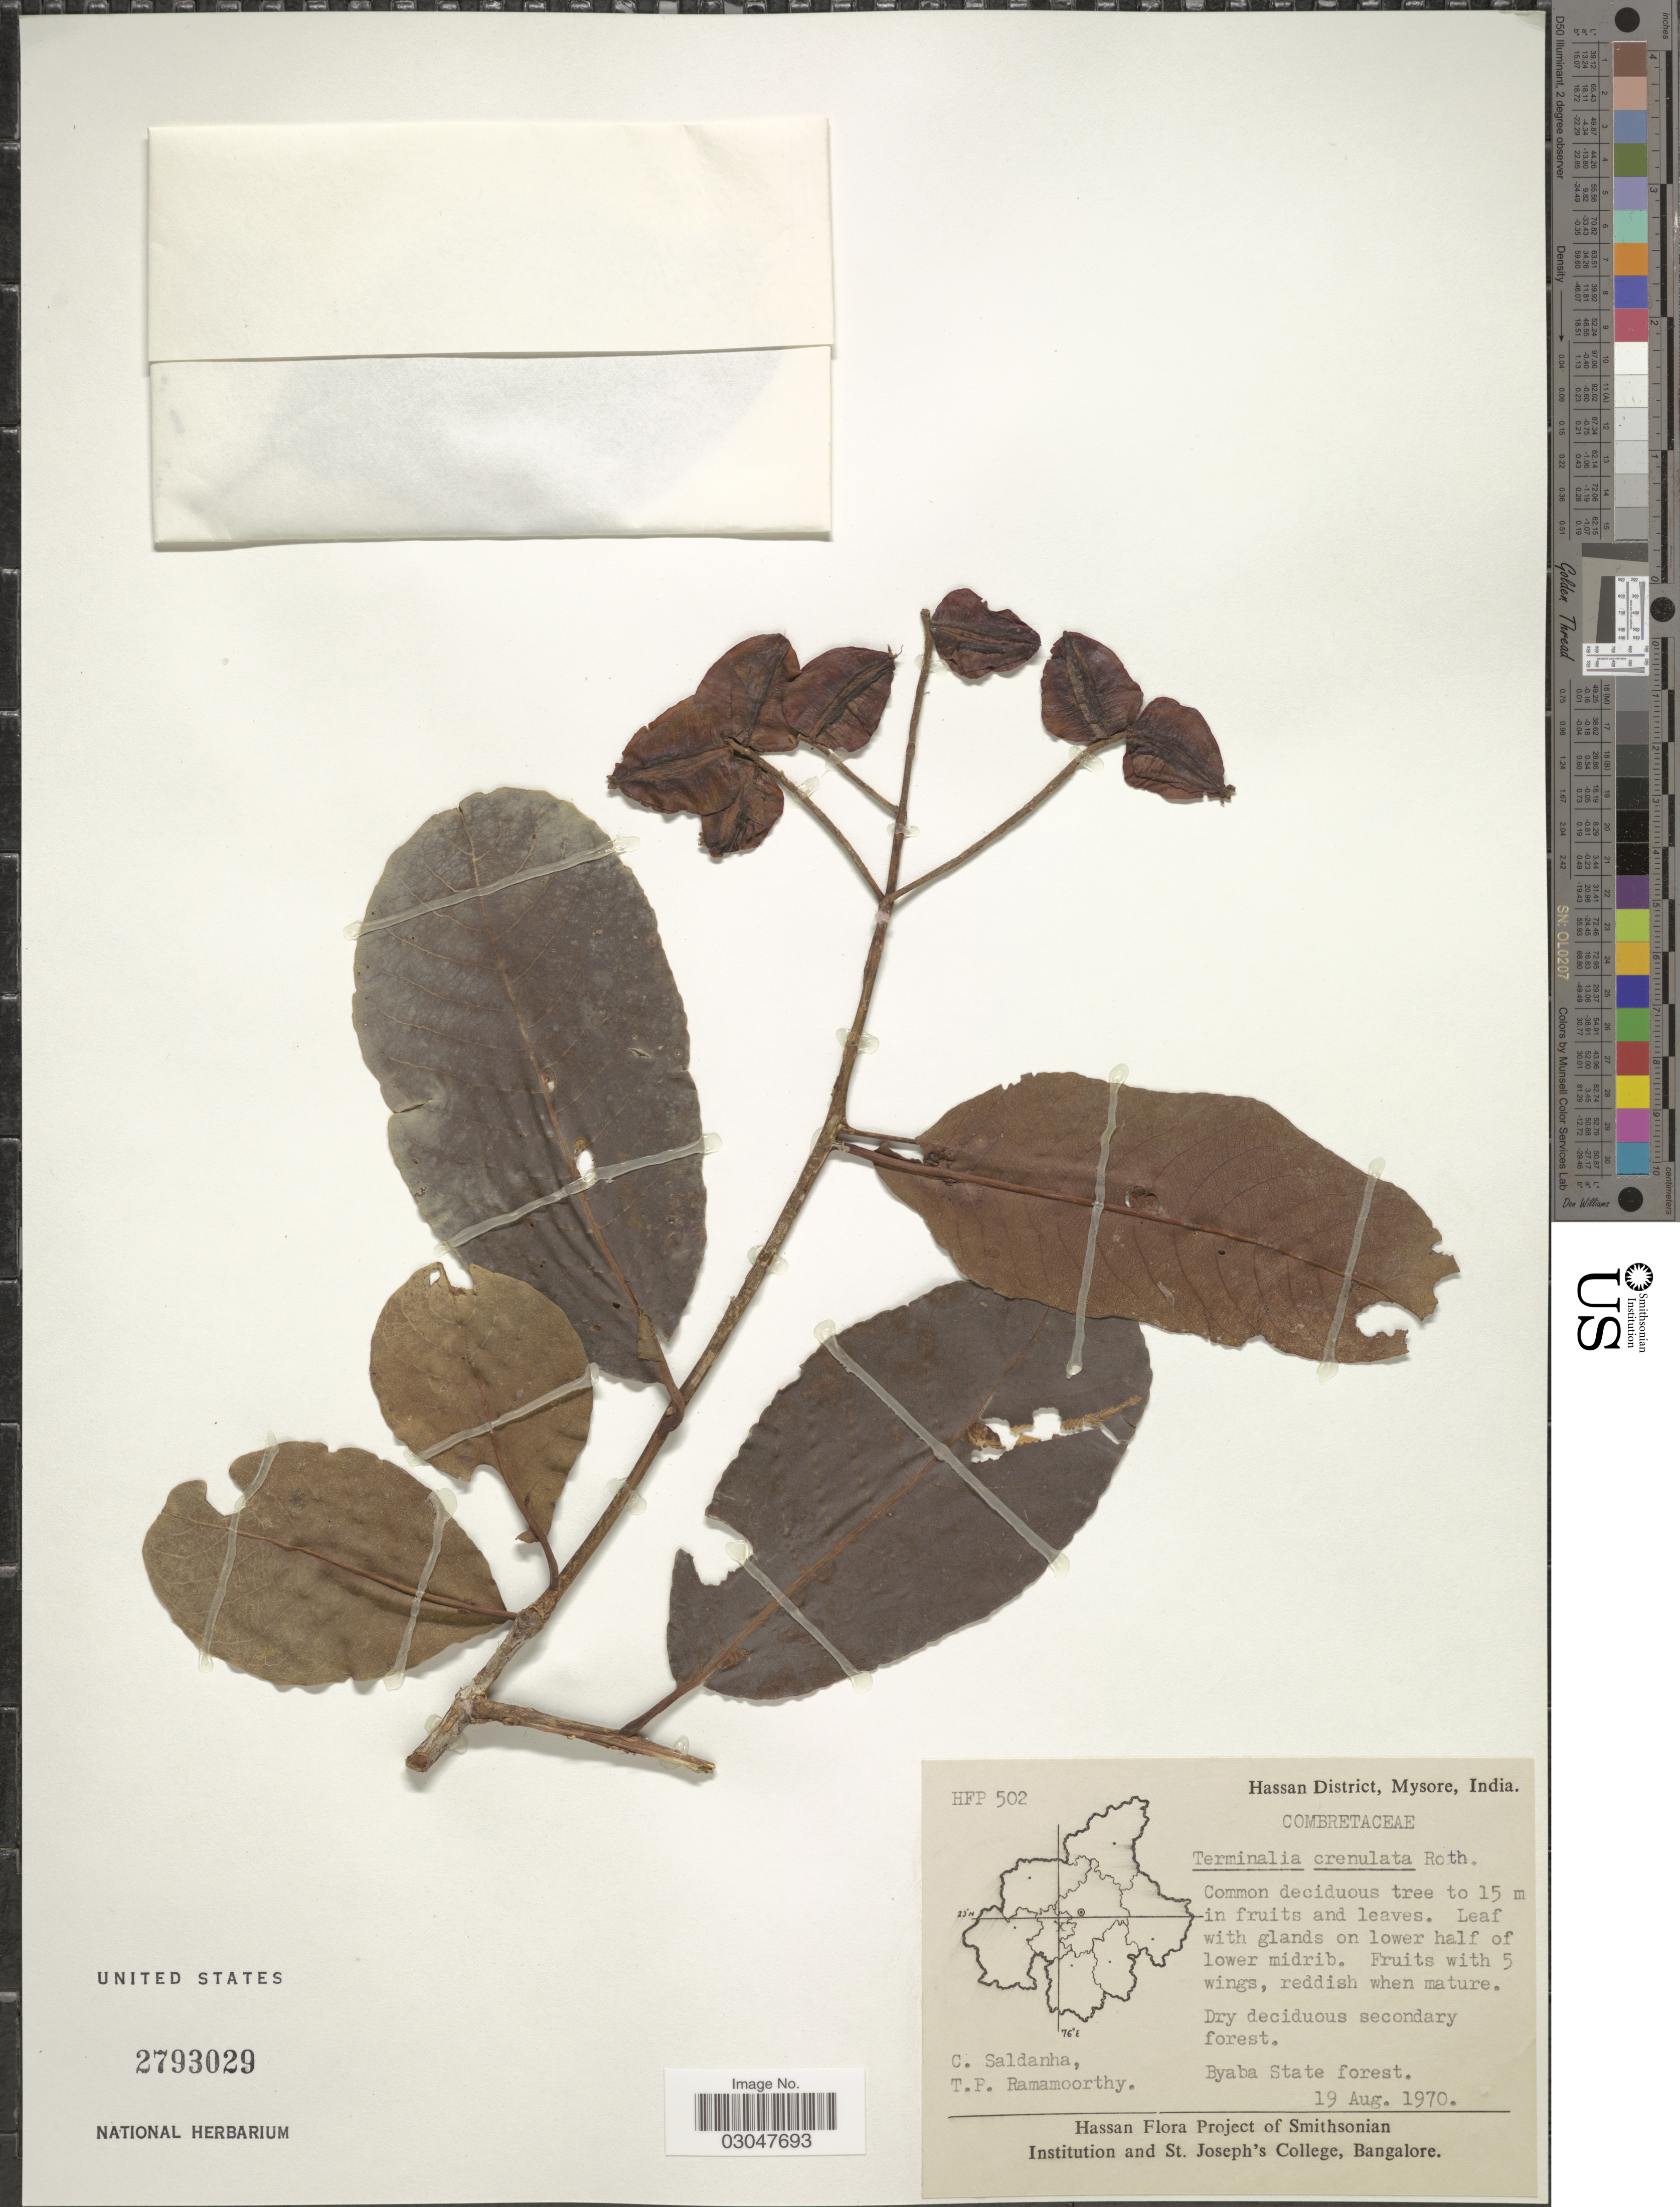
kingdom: Plantae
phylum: Tracheophyta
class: Magnoliopsida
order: Myrtales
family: Combretaceae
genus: Terminalia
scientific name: Terminalia crenulata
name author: A. Roth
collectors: C. Saldanha & T. P. Ramamoorthy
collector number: HFP502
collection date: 1970-08-19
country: India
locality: Hassan District, Mysore. Byaba State forest.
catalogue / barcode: US 2793029